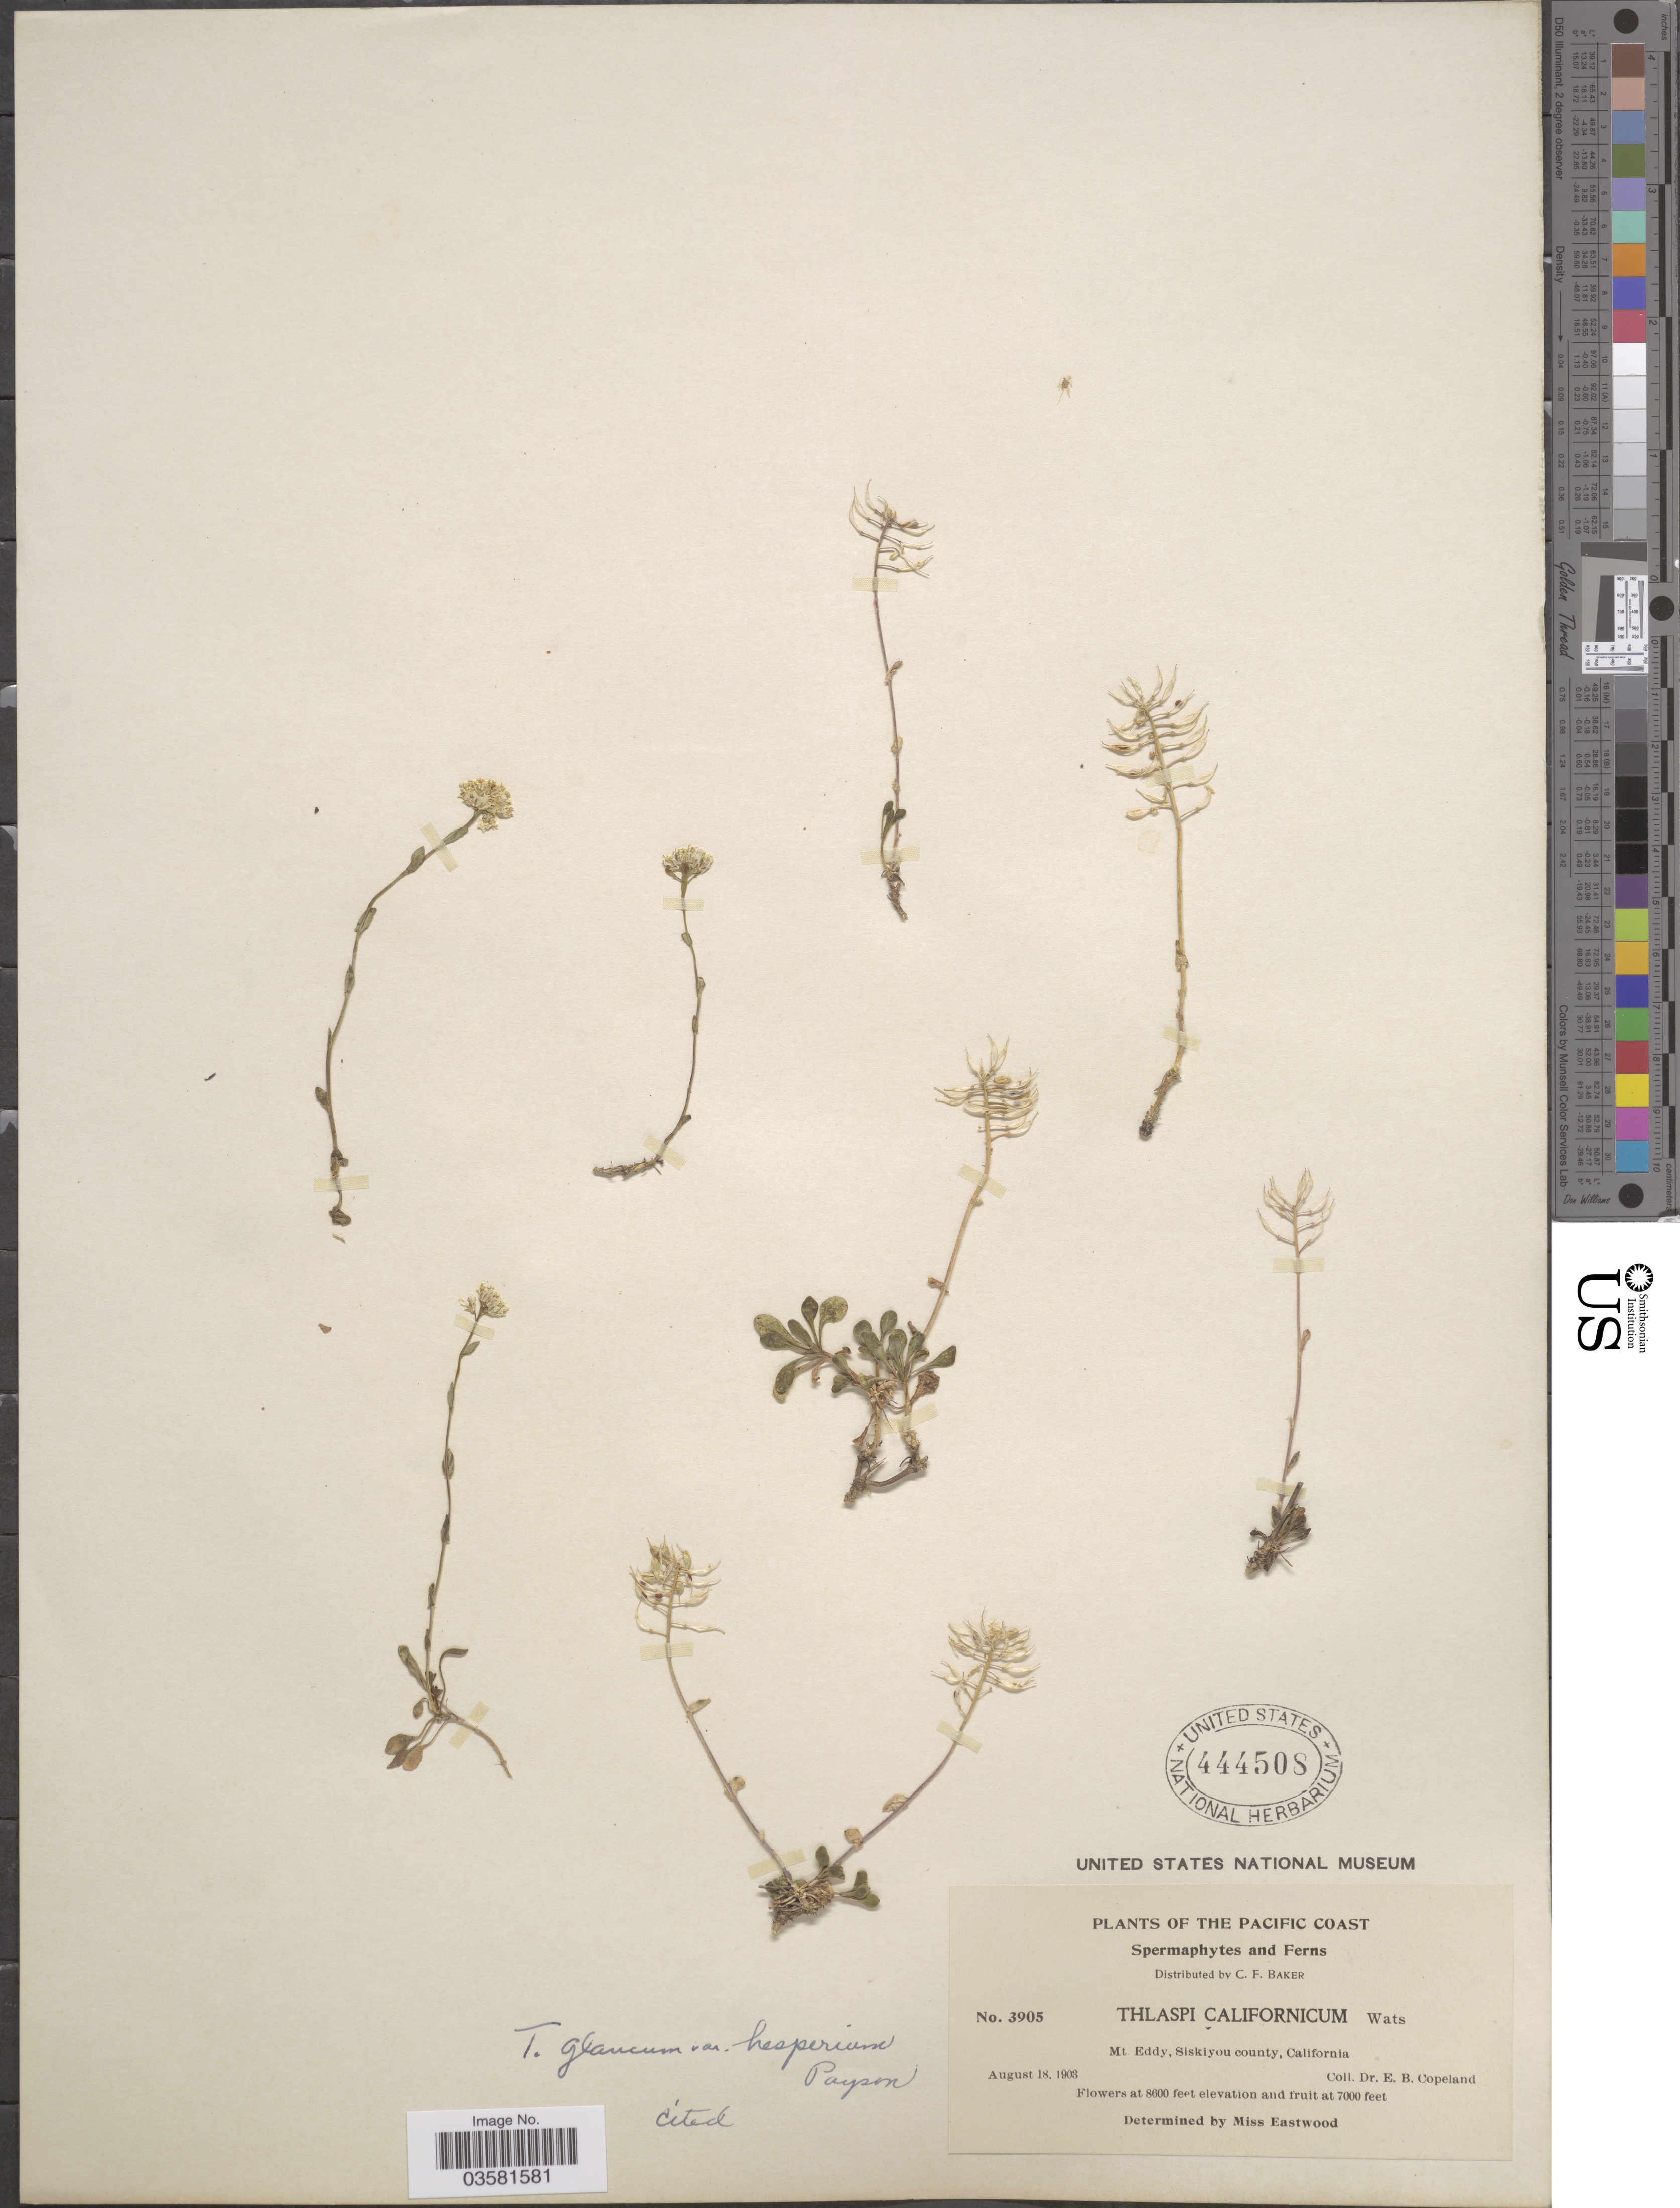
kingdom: Plantae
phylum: Tracheophyta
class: Magnoliopsida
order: Brassicales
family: Brassicaceae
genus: Thlaspi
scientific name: Thlaspi fendleri var. glaucum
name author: (A. Nelson) C.L. Hitchc.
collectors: E. B. Copeland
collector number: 3905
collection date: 1903-08-18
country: United States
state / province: California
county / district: Siskiyou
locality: The Pacific Coast. Mt Eddy, Siskiyou county.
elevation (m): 2134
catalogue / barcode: US 444508